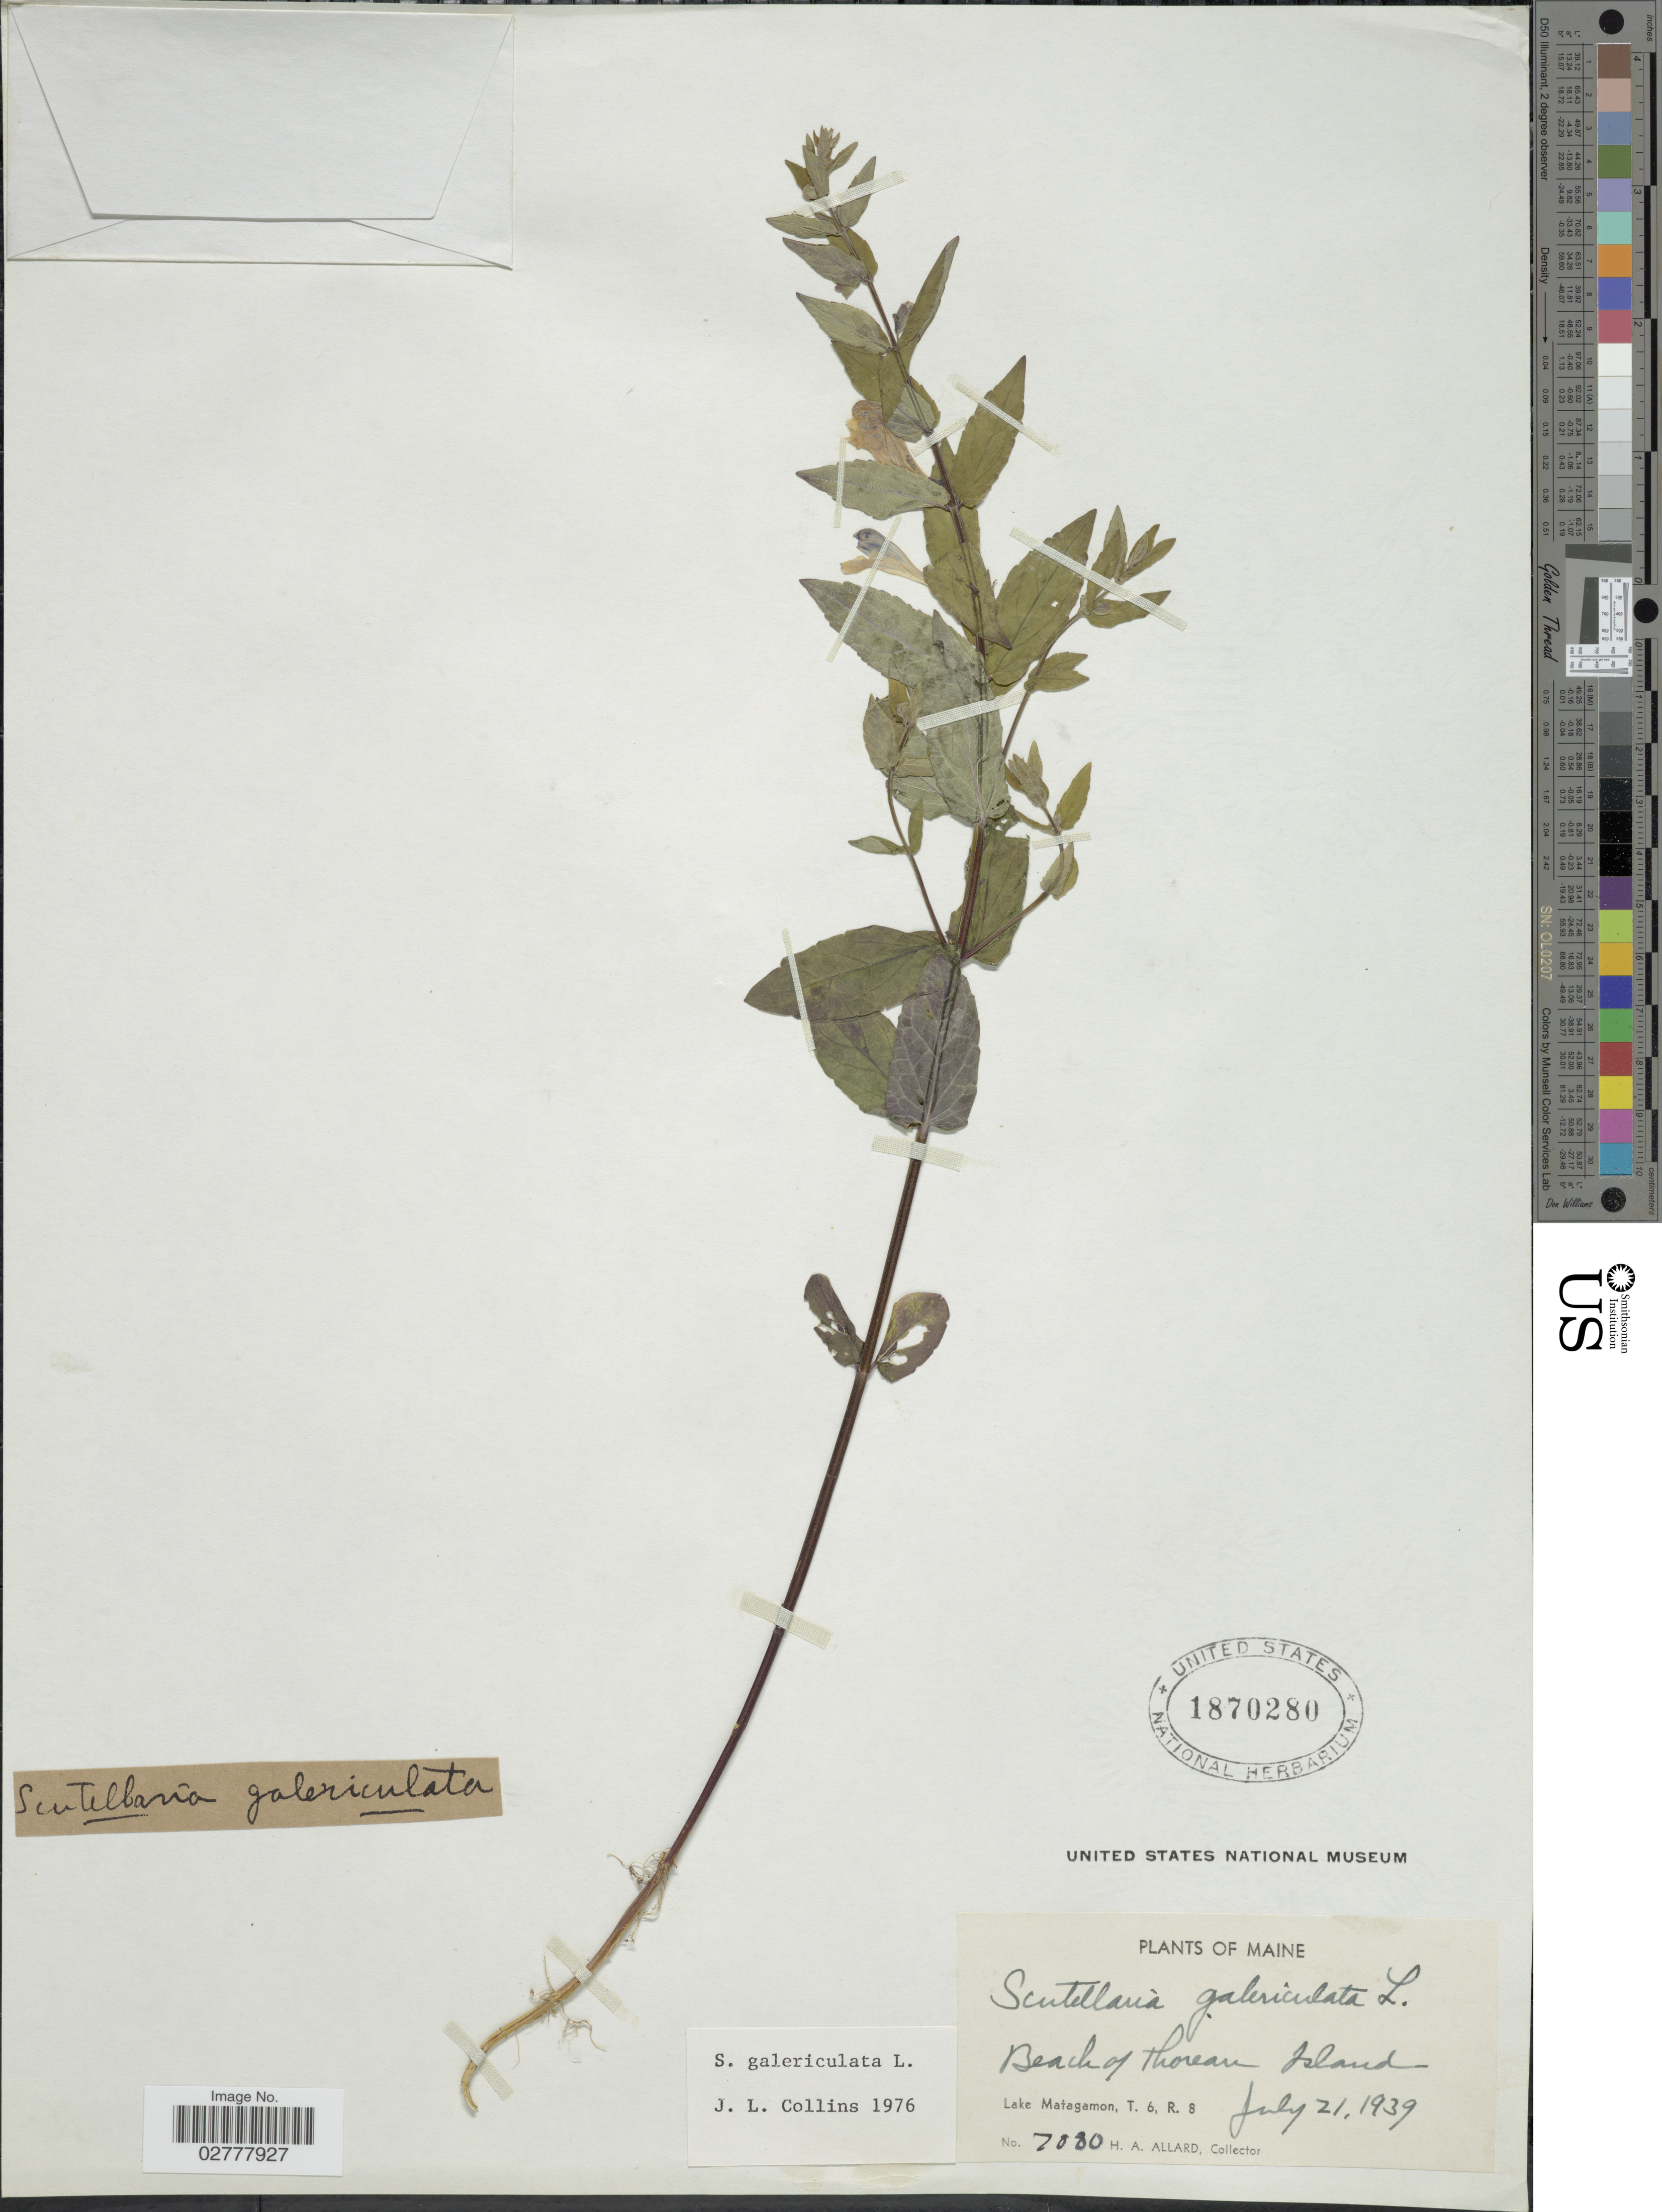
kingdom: Plantae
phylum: Tracheophyta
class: Magnoliopsida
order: Lamiales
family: Lamiaceae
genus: Scutellaria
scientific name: Scutellaria galericulata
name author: L.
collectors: H. A. Allard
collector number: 7080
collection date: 1939-07-21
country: United States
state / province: Maine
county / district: Piscataquis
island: Thoreau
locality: Beach of Thoreau Island. Lake Matagamon, T. 6, R. 8.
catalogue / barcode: US 1870280